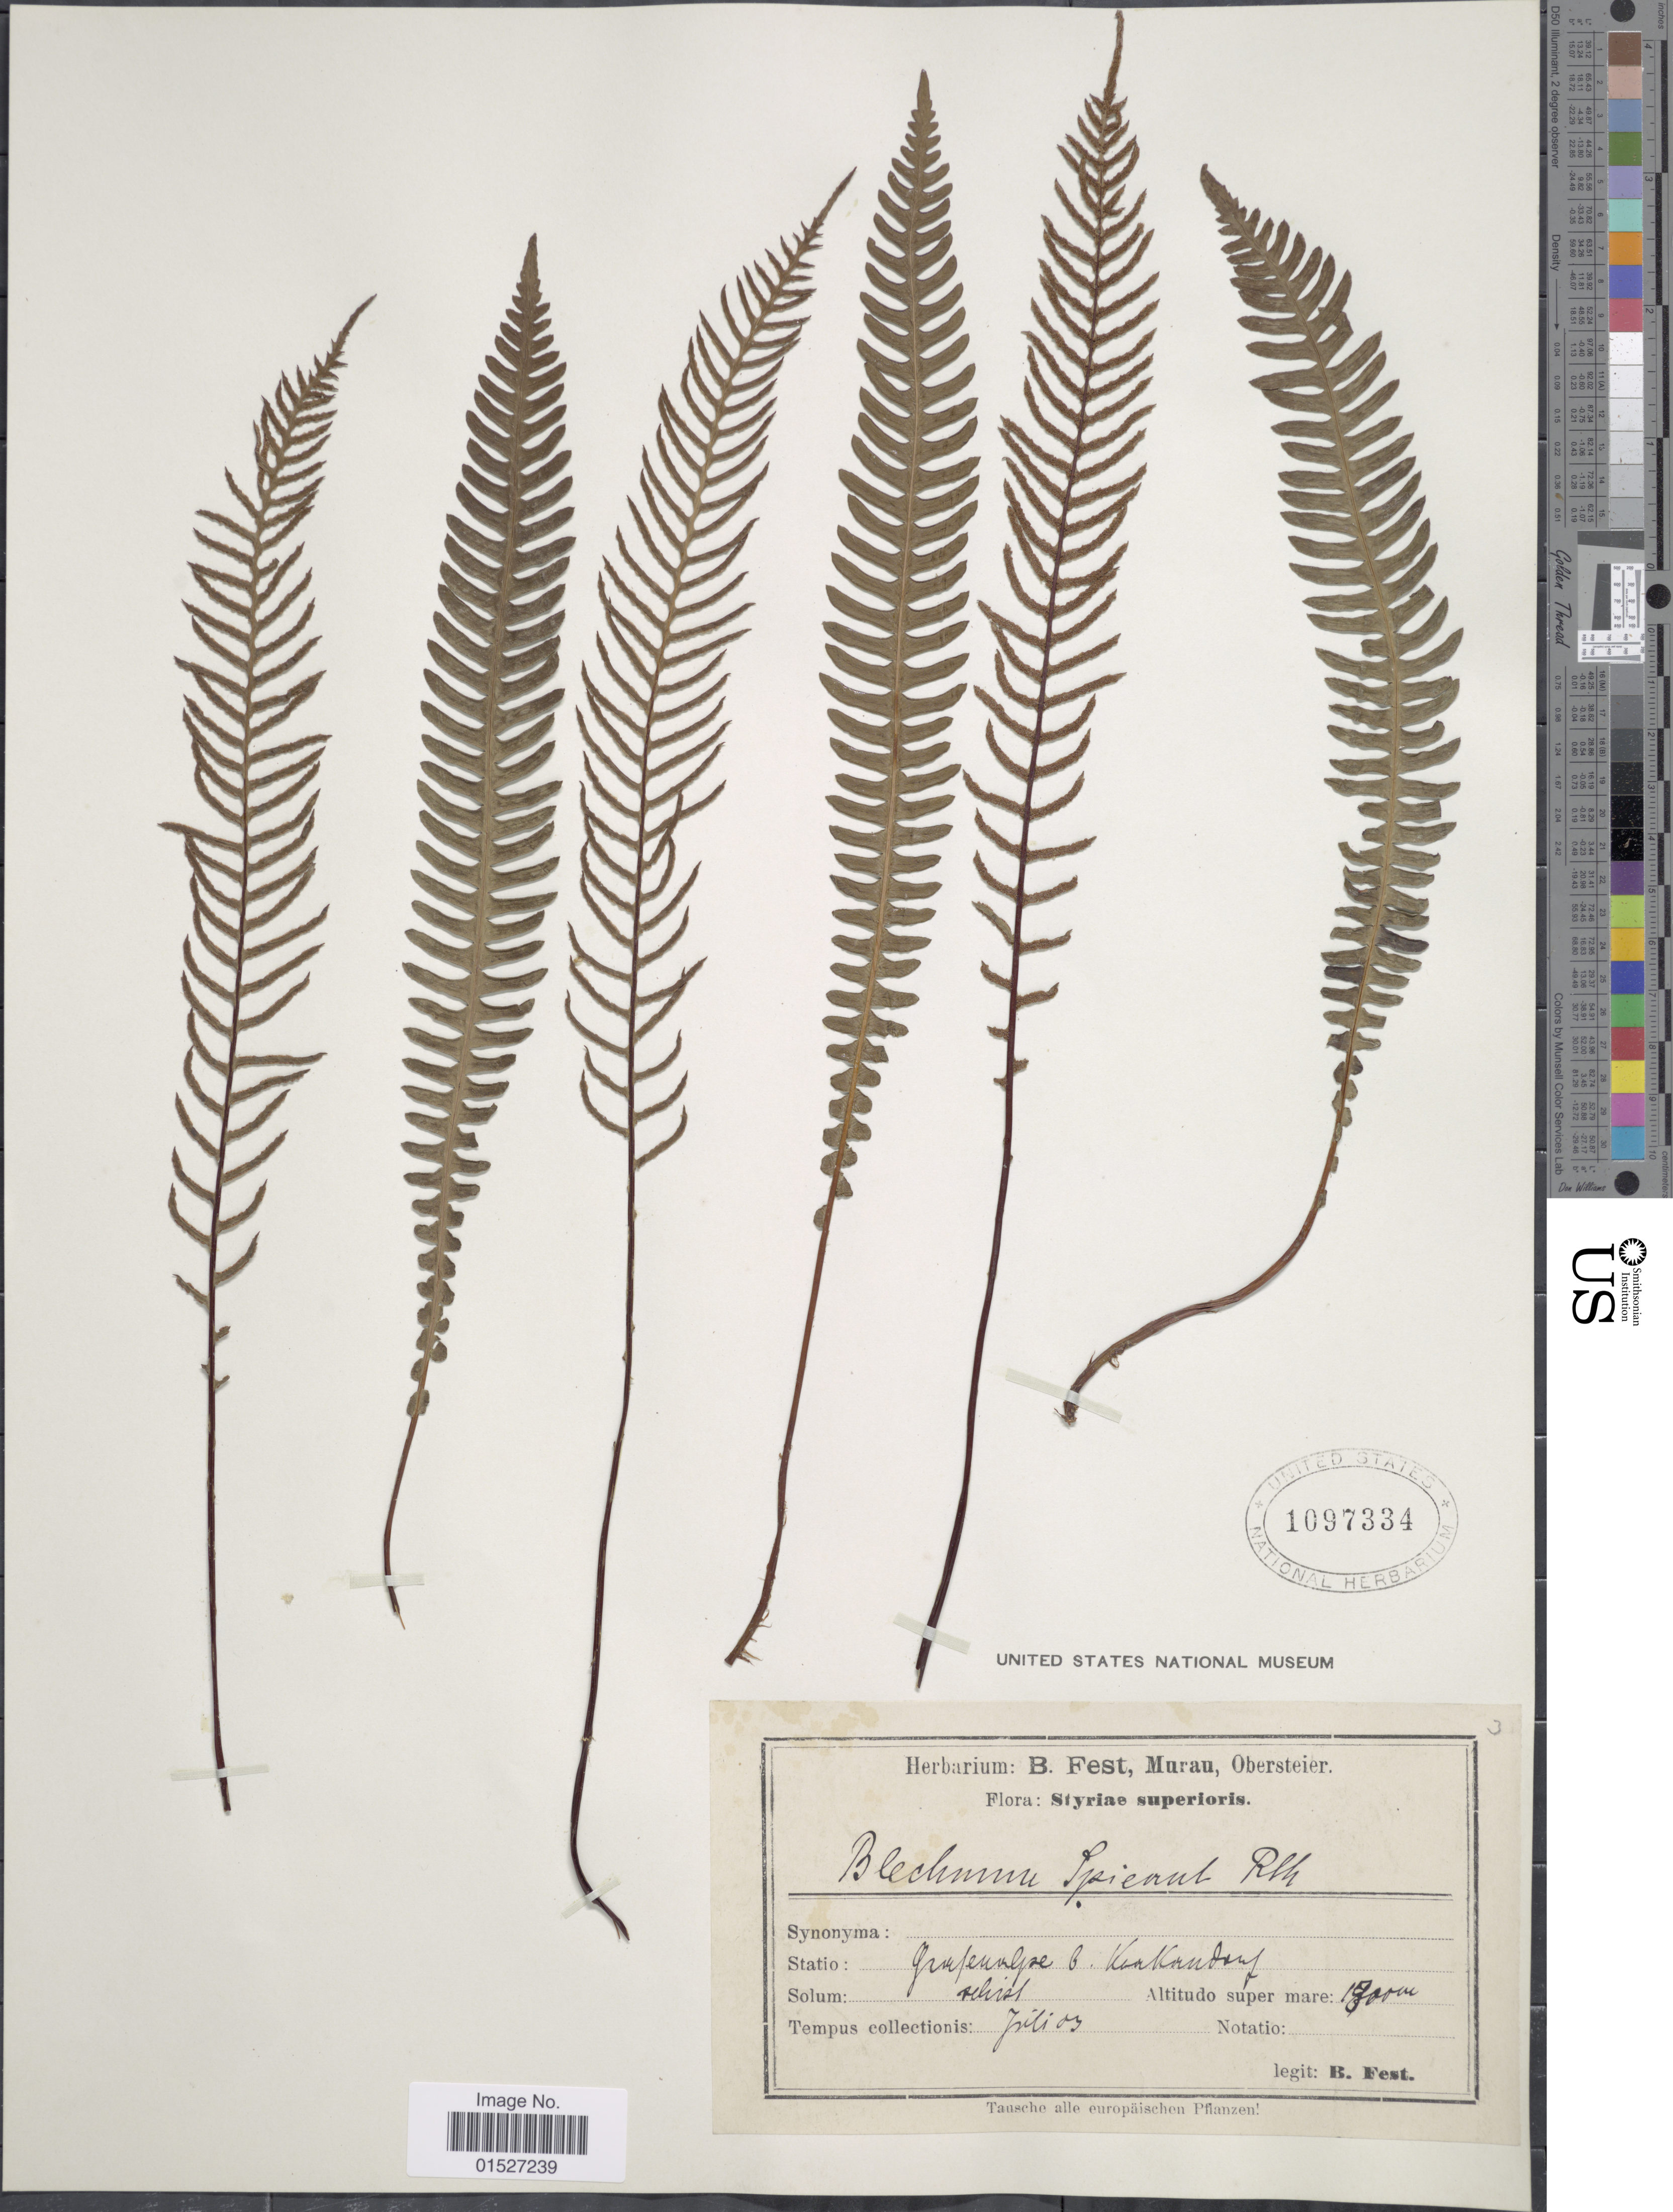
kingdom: Plantae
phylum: Tracheophyta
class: Polypodiopsida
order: Polypodiales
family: Blechnaceae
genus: Blechnum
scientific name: Blechnum spicant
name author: (L.) Sm.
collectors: B. Fest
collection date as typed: Transcribed d/m/y: /7/3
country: Austria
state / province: Steiermark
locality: Statio: Grafenulpe B. Kurukundauf. Styriae superioris. [interpreted]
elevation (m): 1900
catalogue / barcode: US 1097334